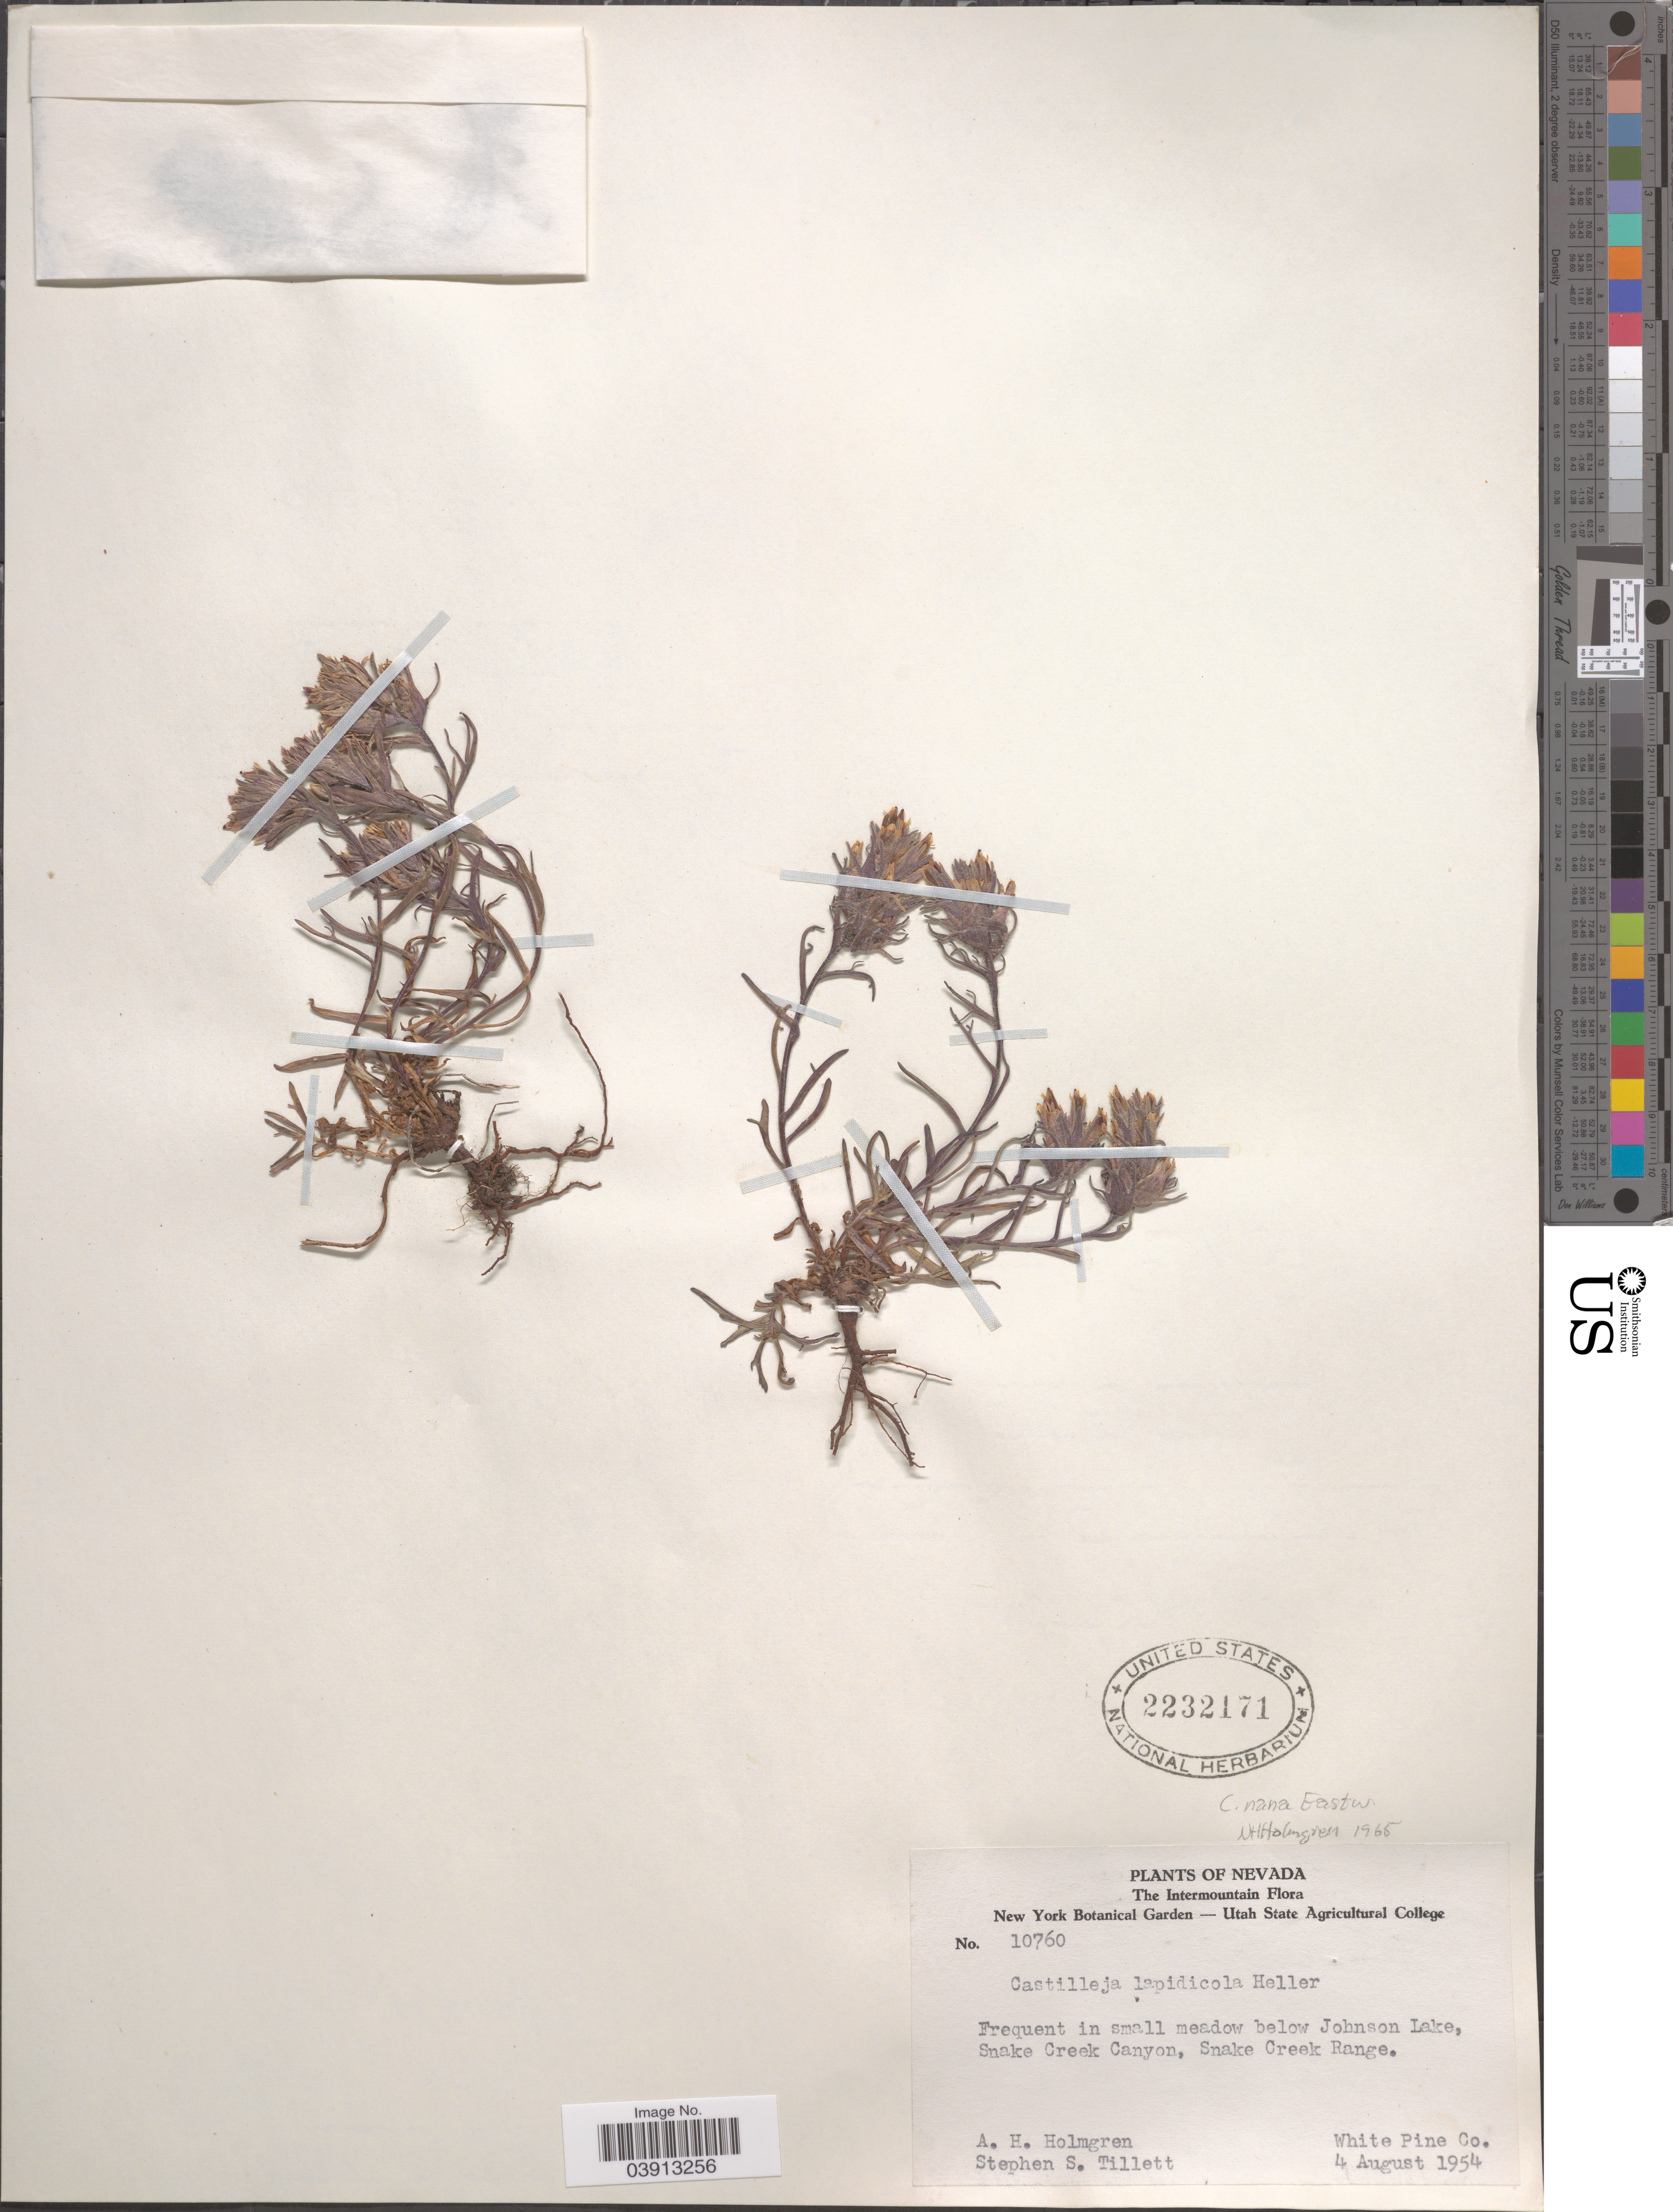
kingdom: Plantae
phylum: Tracheophyta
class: Magnoliopsida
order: Lamiales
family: Orobanchaceae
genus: Castilleja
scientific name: Castilleja nana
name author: Eastw.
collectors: A. H. Holmgren & S. S. Tillett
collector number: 10760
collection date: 1954-08-04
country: United States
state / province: Nevada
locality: The Intermountain. Frequent in small meadow below Johnson Lake, Snake Creek Canyon, Snake Creek Range. White Pine Co.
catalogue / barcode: US 2232171